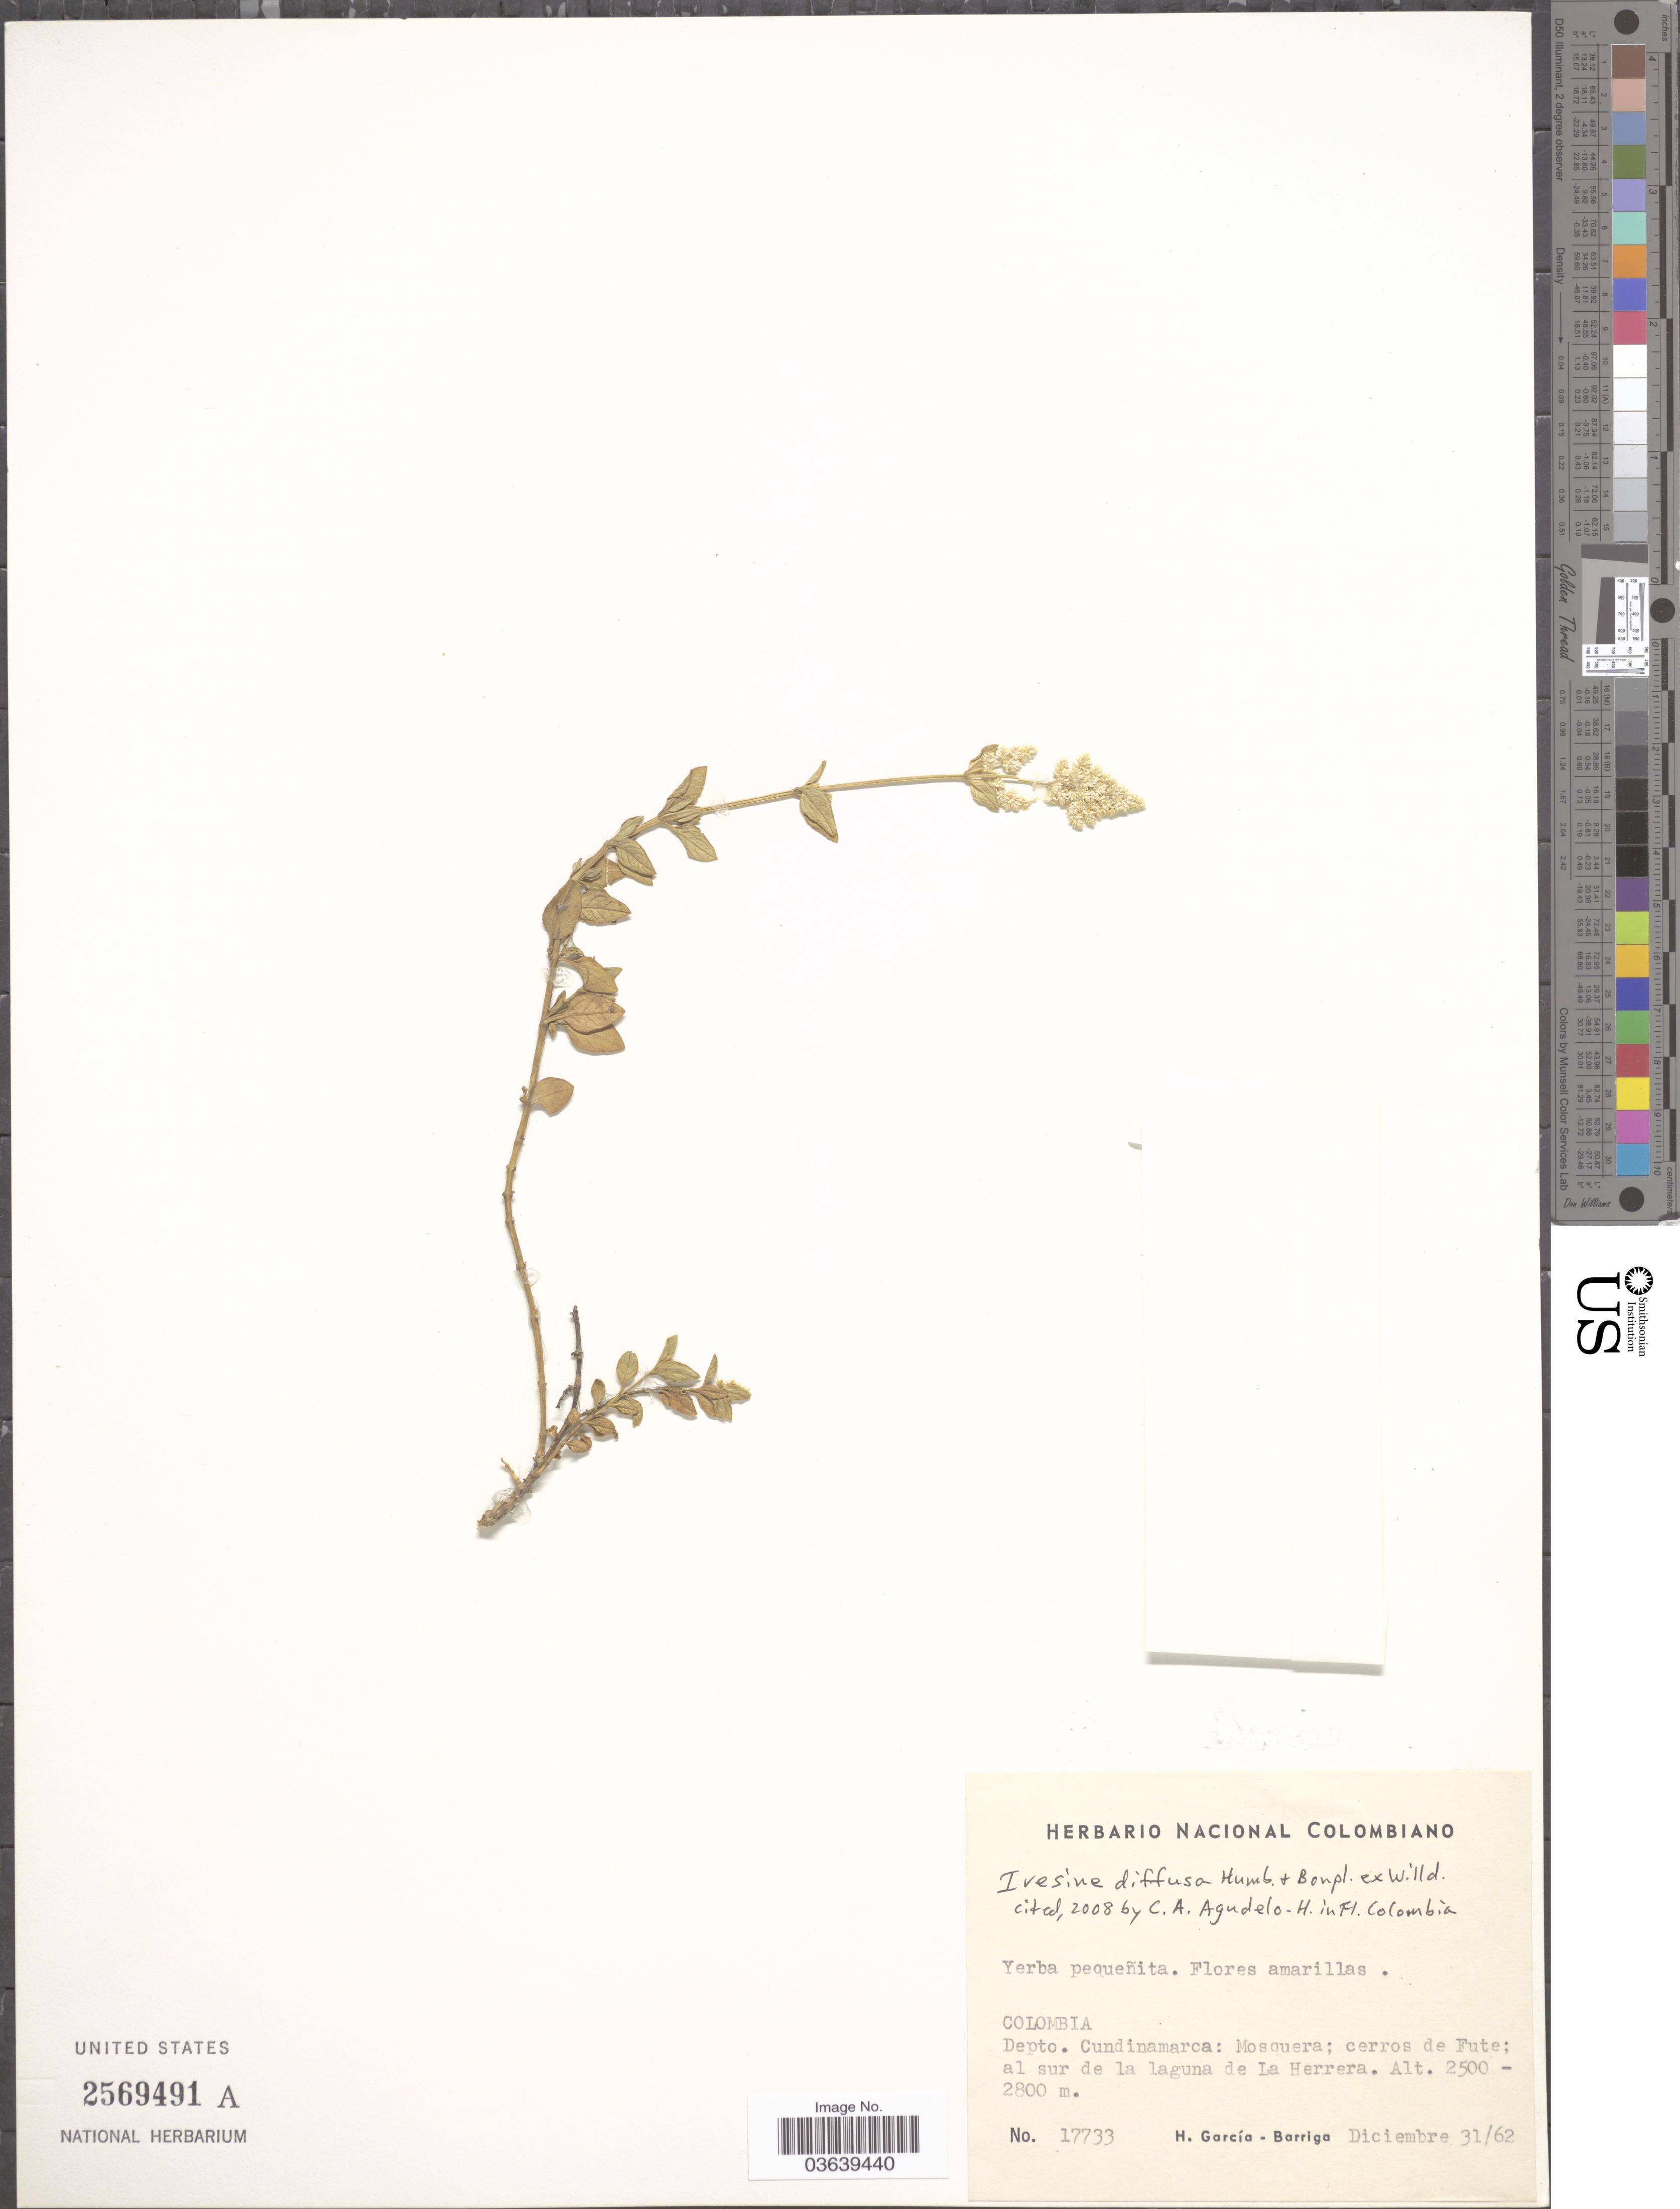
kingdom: Plantae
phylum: Tracheophyta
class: Magnoliopsida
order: Caryophyllales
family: Amaranthaceae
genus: Iresine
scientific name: Iresine diffusa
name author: Humb. & Bonpl. ex Willd.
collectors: H. García Barriga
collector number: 17733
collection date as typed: Transcribed d/m/y: 31/12/62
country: Colombia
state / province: Cundinamarca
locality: Depto. Cundinamarca: Mosquera; cerros de Fute; al sur de la laguna de La Herrera.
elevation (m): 2500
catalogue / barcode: US 2569491A